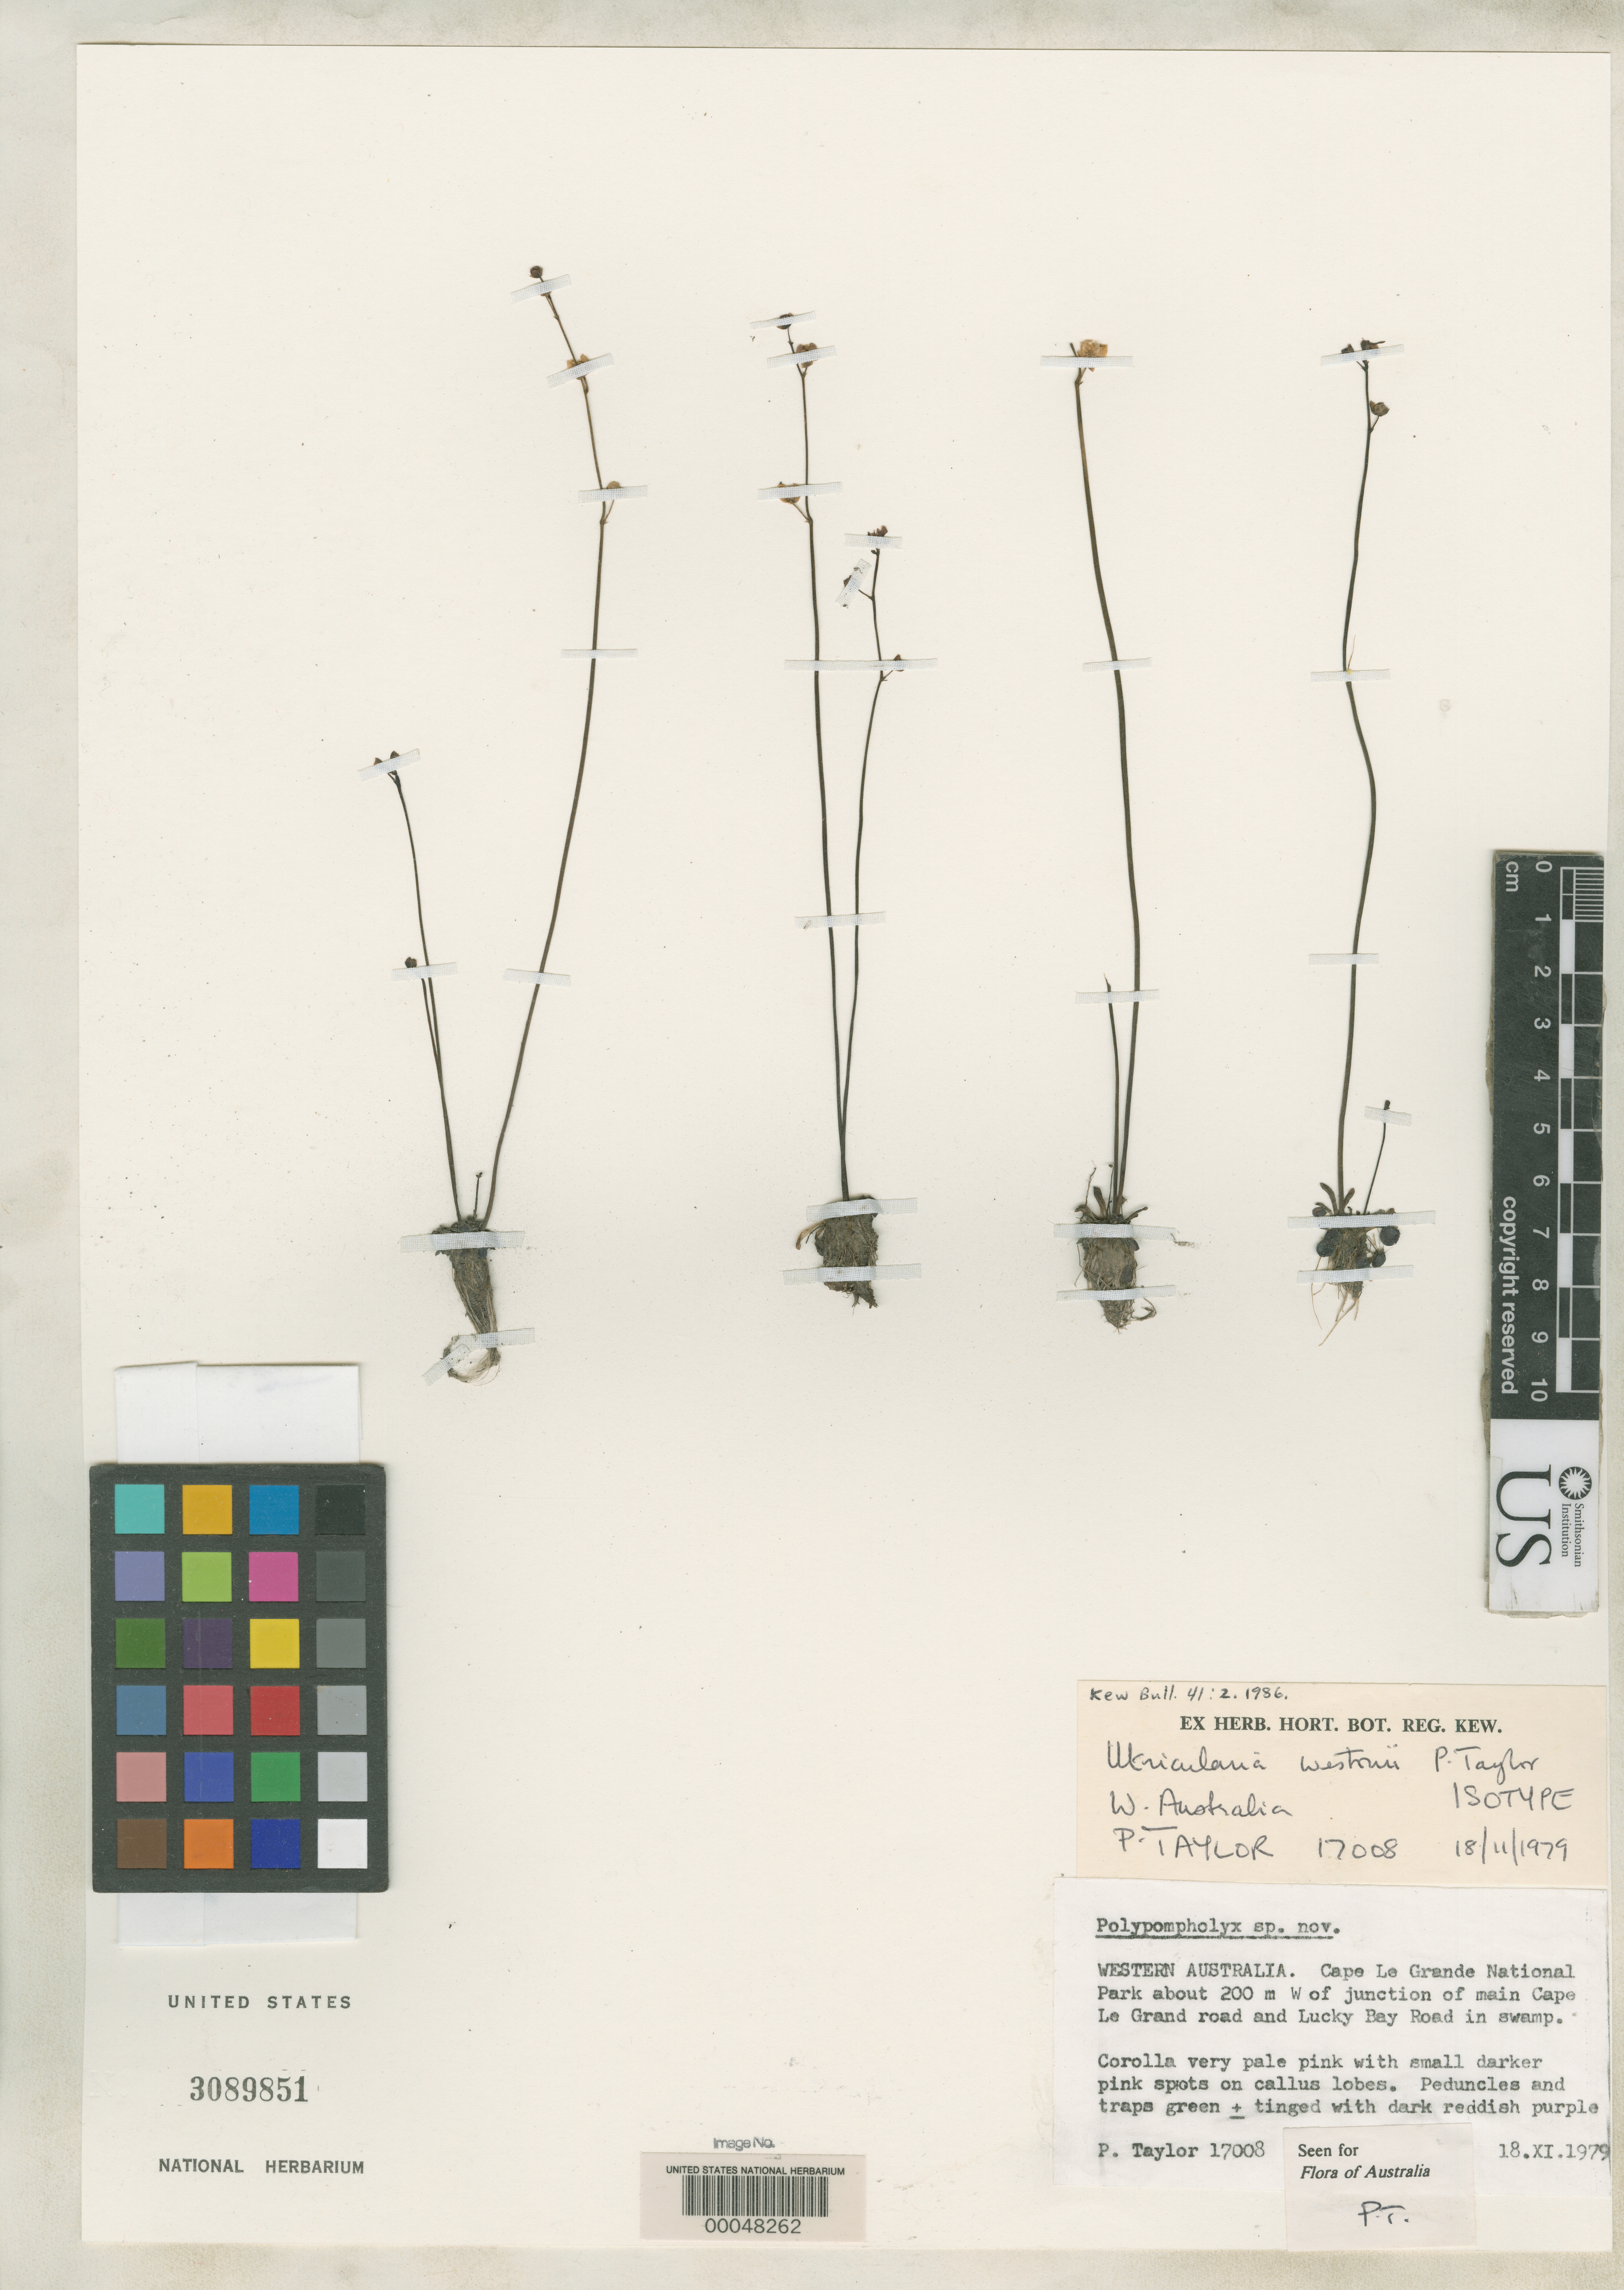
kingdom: Plantae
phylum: Tracheophyta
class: Magnoliopsida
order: Lamiales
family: Lentibulariaceae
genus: Utricularia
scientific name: Utricularia westonii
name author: P. Taylor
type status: Isotype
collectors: P. G. Taylor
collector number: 17008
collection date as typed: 18 Nov 1979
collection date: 1979-11-18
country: Australia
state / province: Western Australia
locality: Cape Le Grand National Park, 200 m. W of junct. of main Cape Le Grand road and Lucky Bay Road.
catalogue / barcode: US 3089851